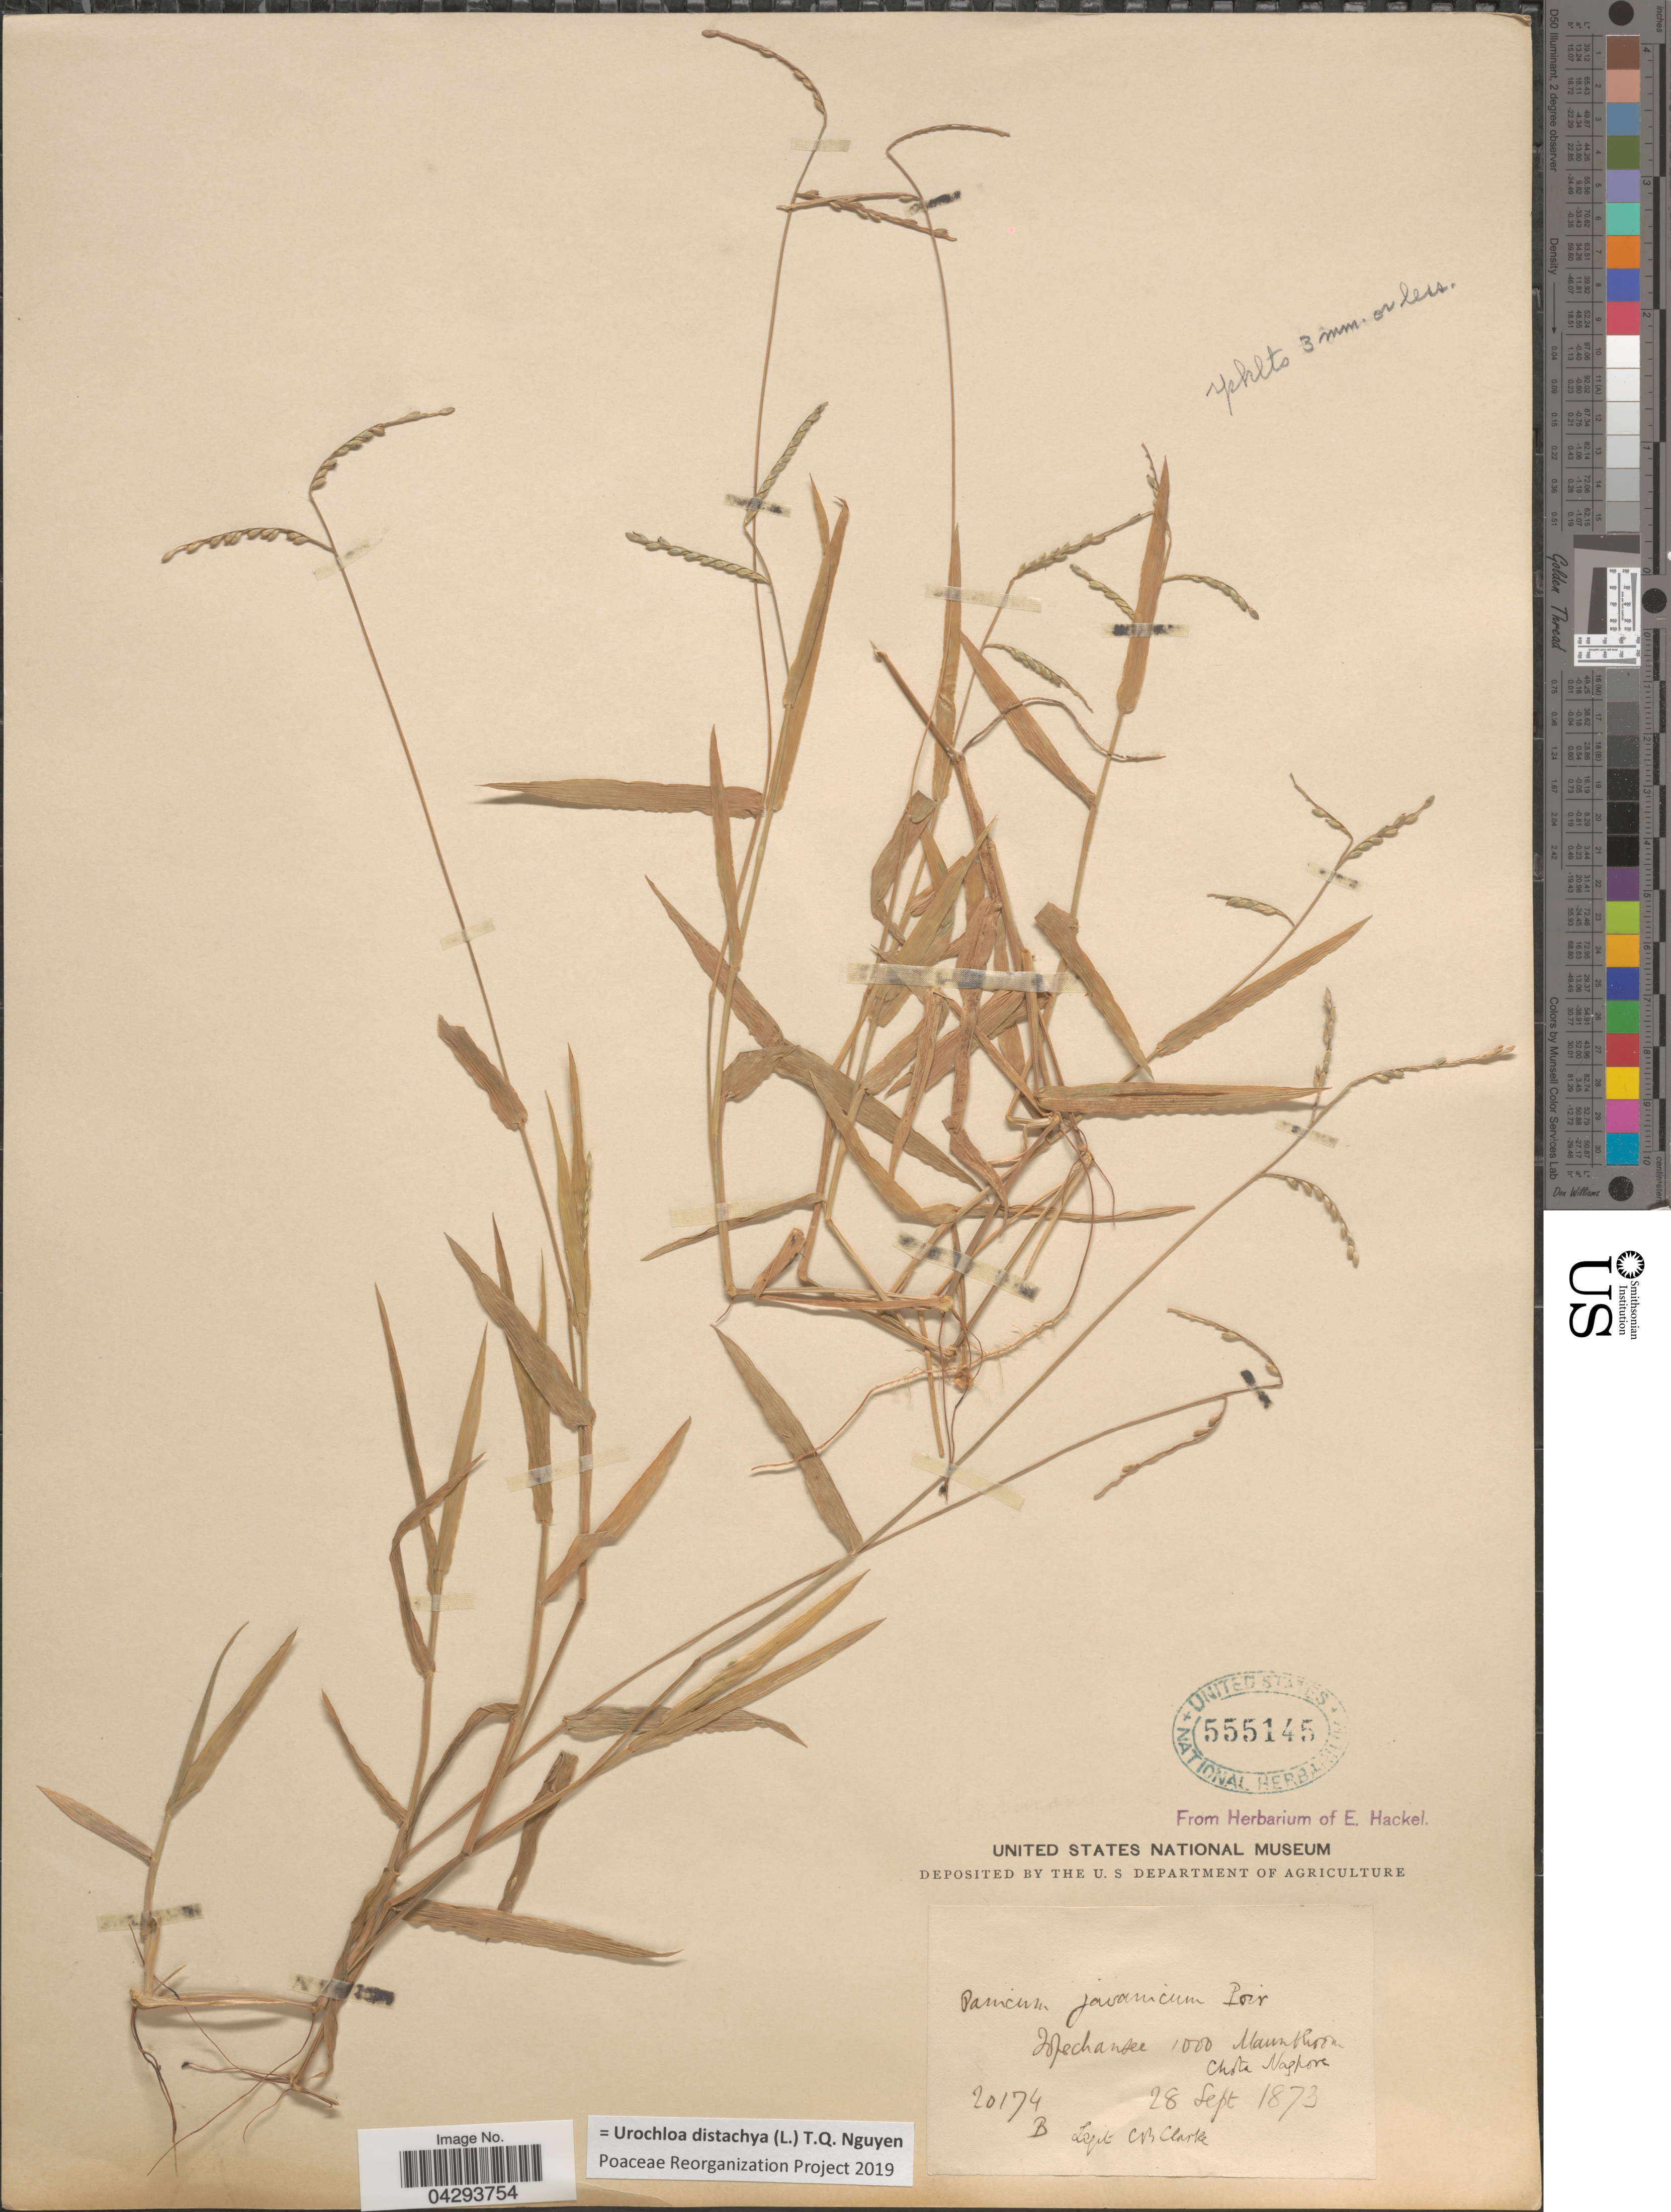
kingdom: Plantae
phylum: Tracheophyta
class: Liliopsida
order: Poales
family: Poaceae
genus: Urochloa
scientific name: Urochloa distachya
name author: (L.) T.Q. Nguyen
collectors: C. B. Clarke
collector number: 20174B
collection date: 1873-09-28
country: India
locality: Isfechansee. Maunthoon. Chota Nagpore.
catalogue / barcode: US 555145